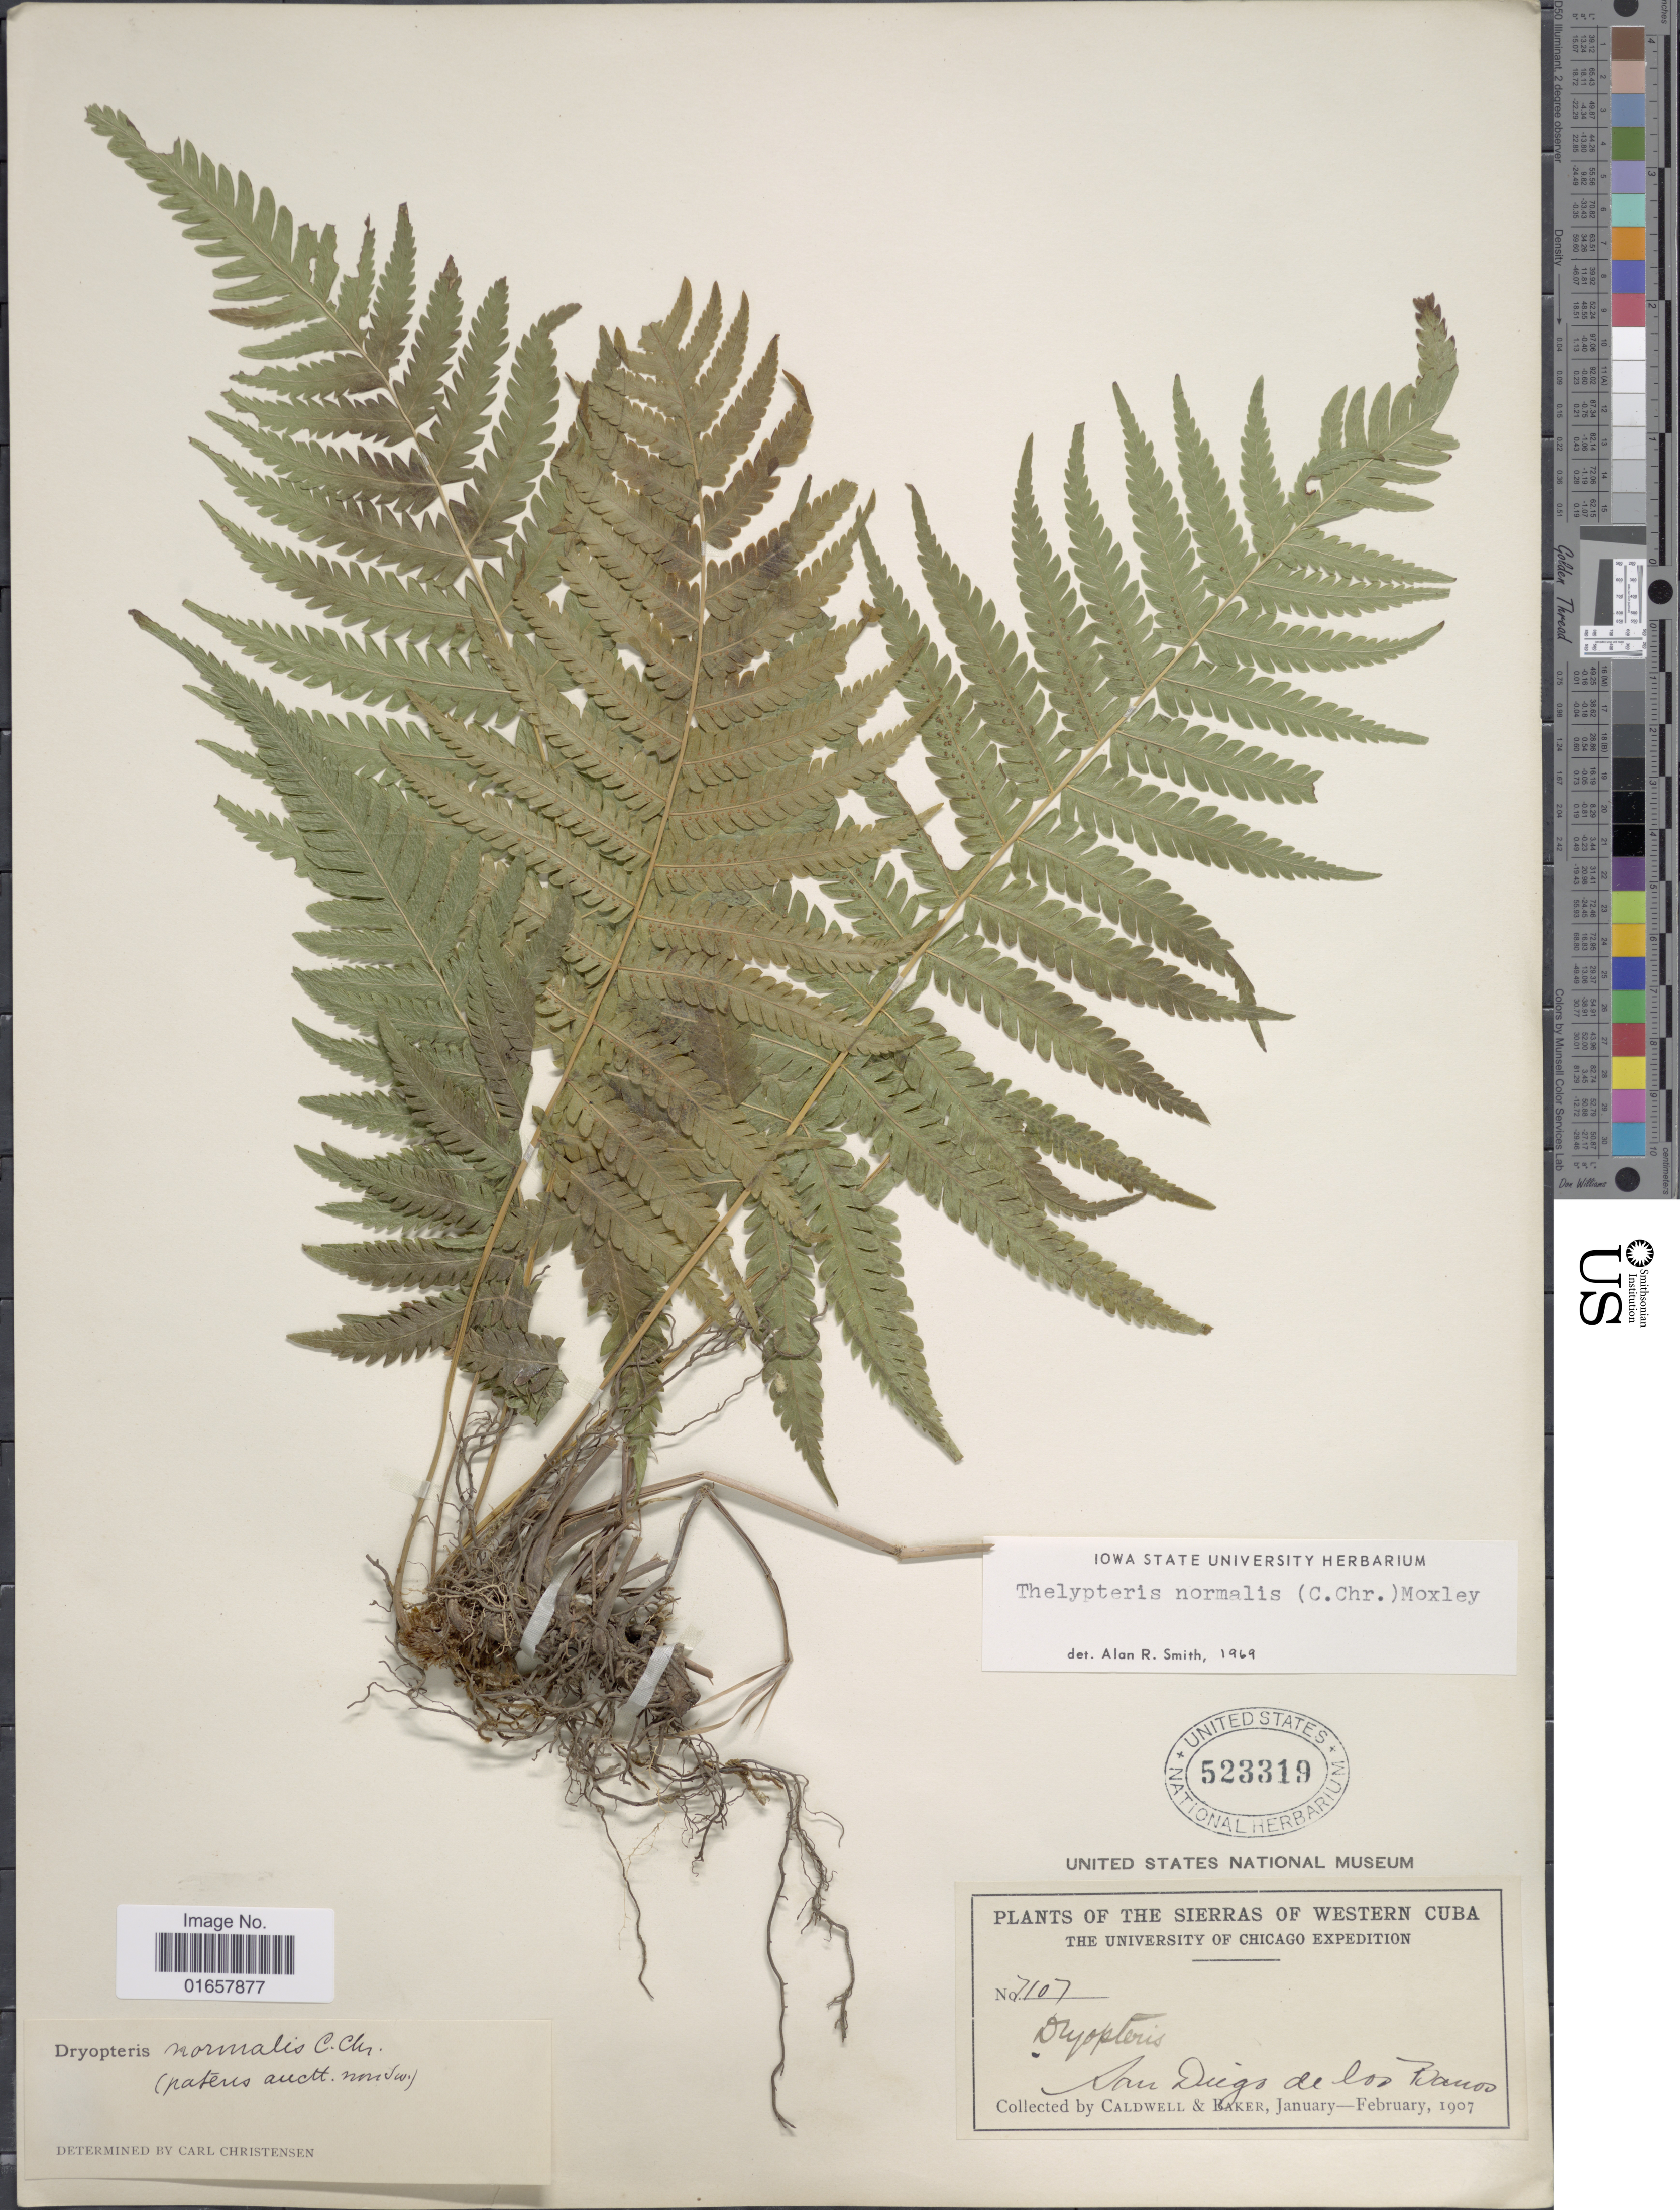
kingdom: Plantae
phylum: Tracheophyta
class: Polypodiopsida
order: Polypodiales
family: Thelypteridaceae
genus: Christella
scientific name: Christella kunthii comb. ined.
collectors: -. Caldwell & -- Baker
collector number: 7107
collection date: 1907-01/1907-02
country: Cuba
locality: The Sierra of Western Cuba, San Diego de los Banos.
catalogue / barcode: US 523319